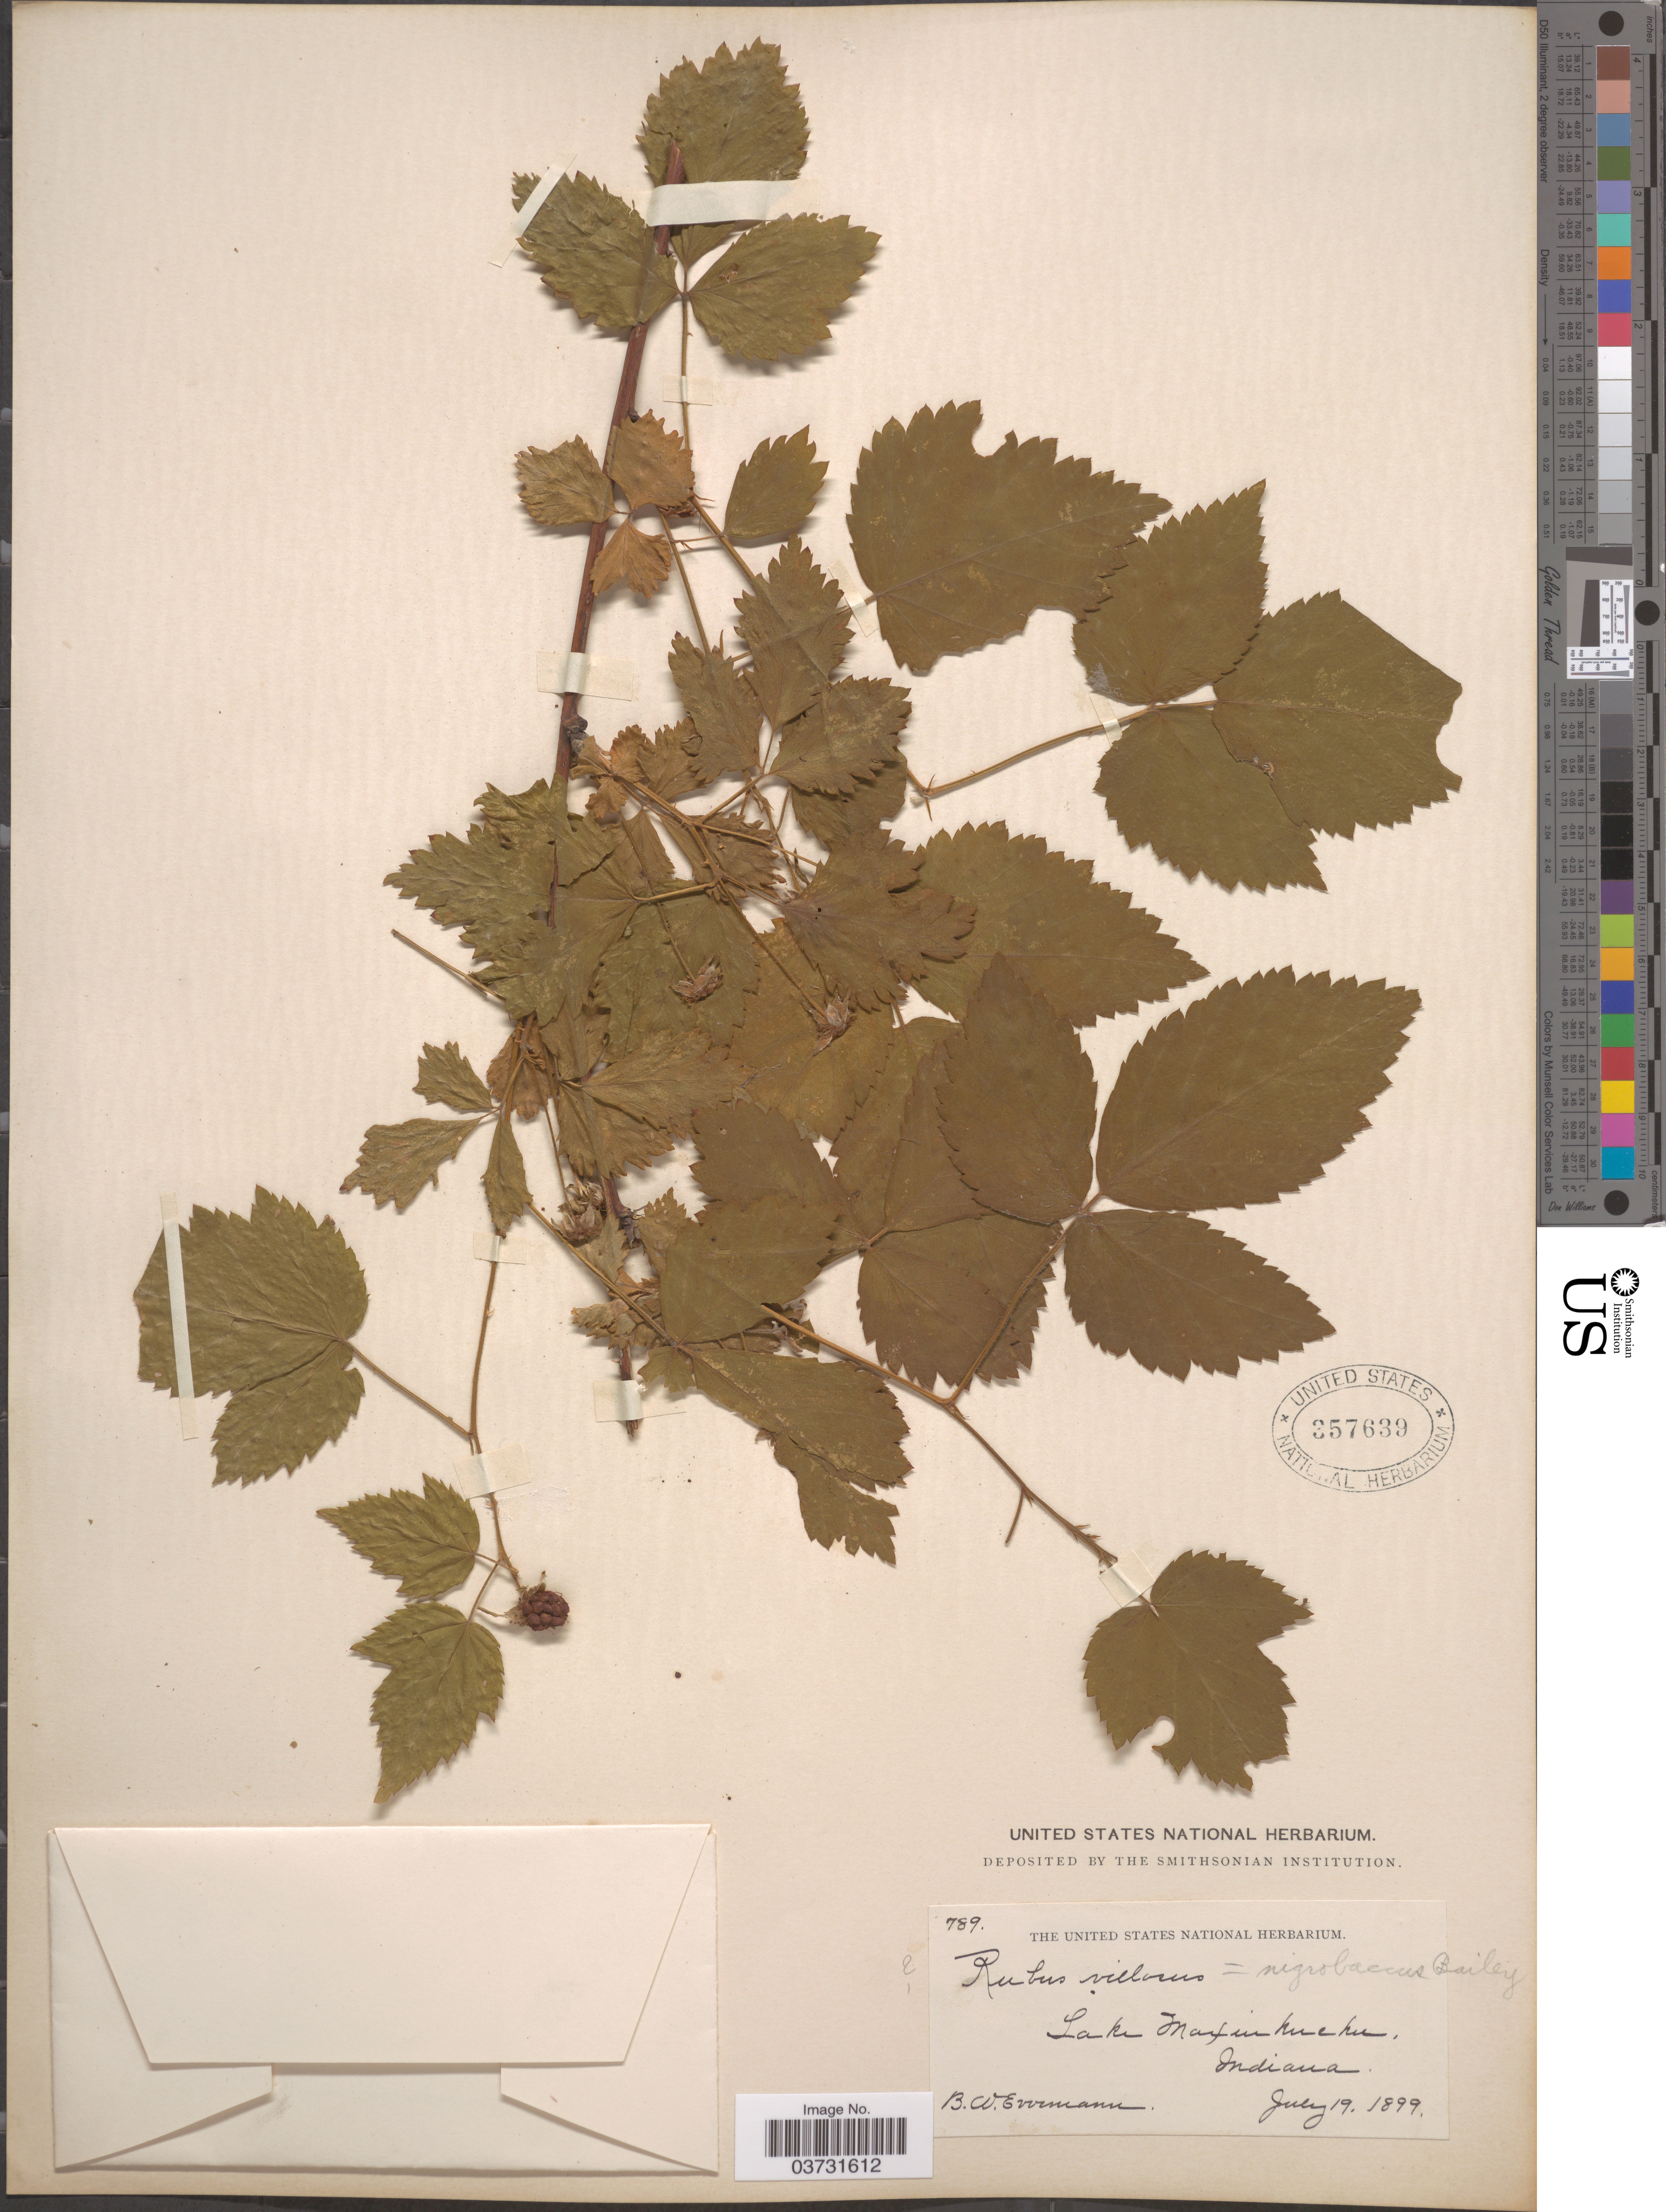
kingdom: Plantae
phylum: Tracheophyta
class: Magnoliopsida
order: Rosales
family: Rosaceae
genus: Rubus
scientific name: Rubus nigrobaccus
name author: L.H. Bailey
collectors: B. W. Evermann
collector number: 789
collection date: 1899-07-19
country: United States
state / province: Indiana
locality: Lake Maxinkuckee.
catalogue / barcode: US 357639